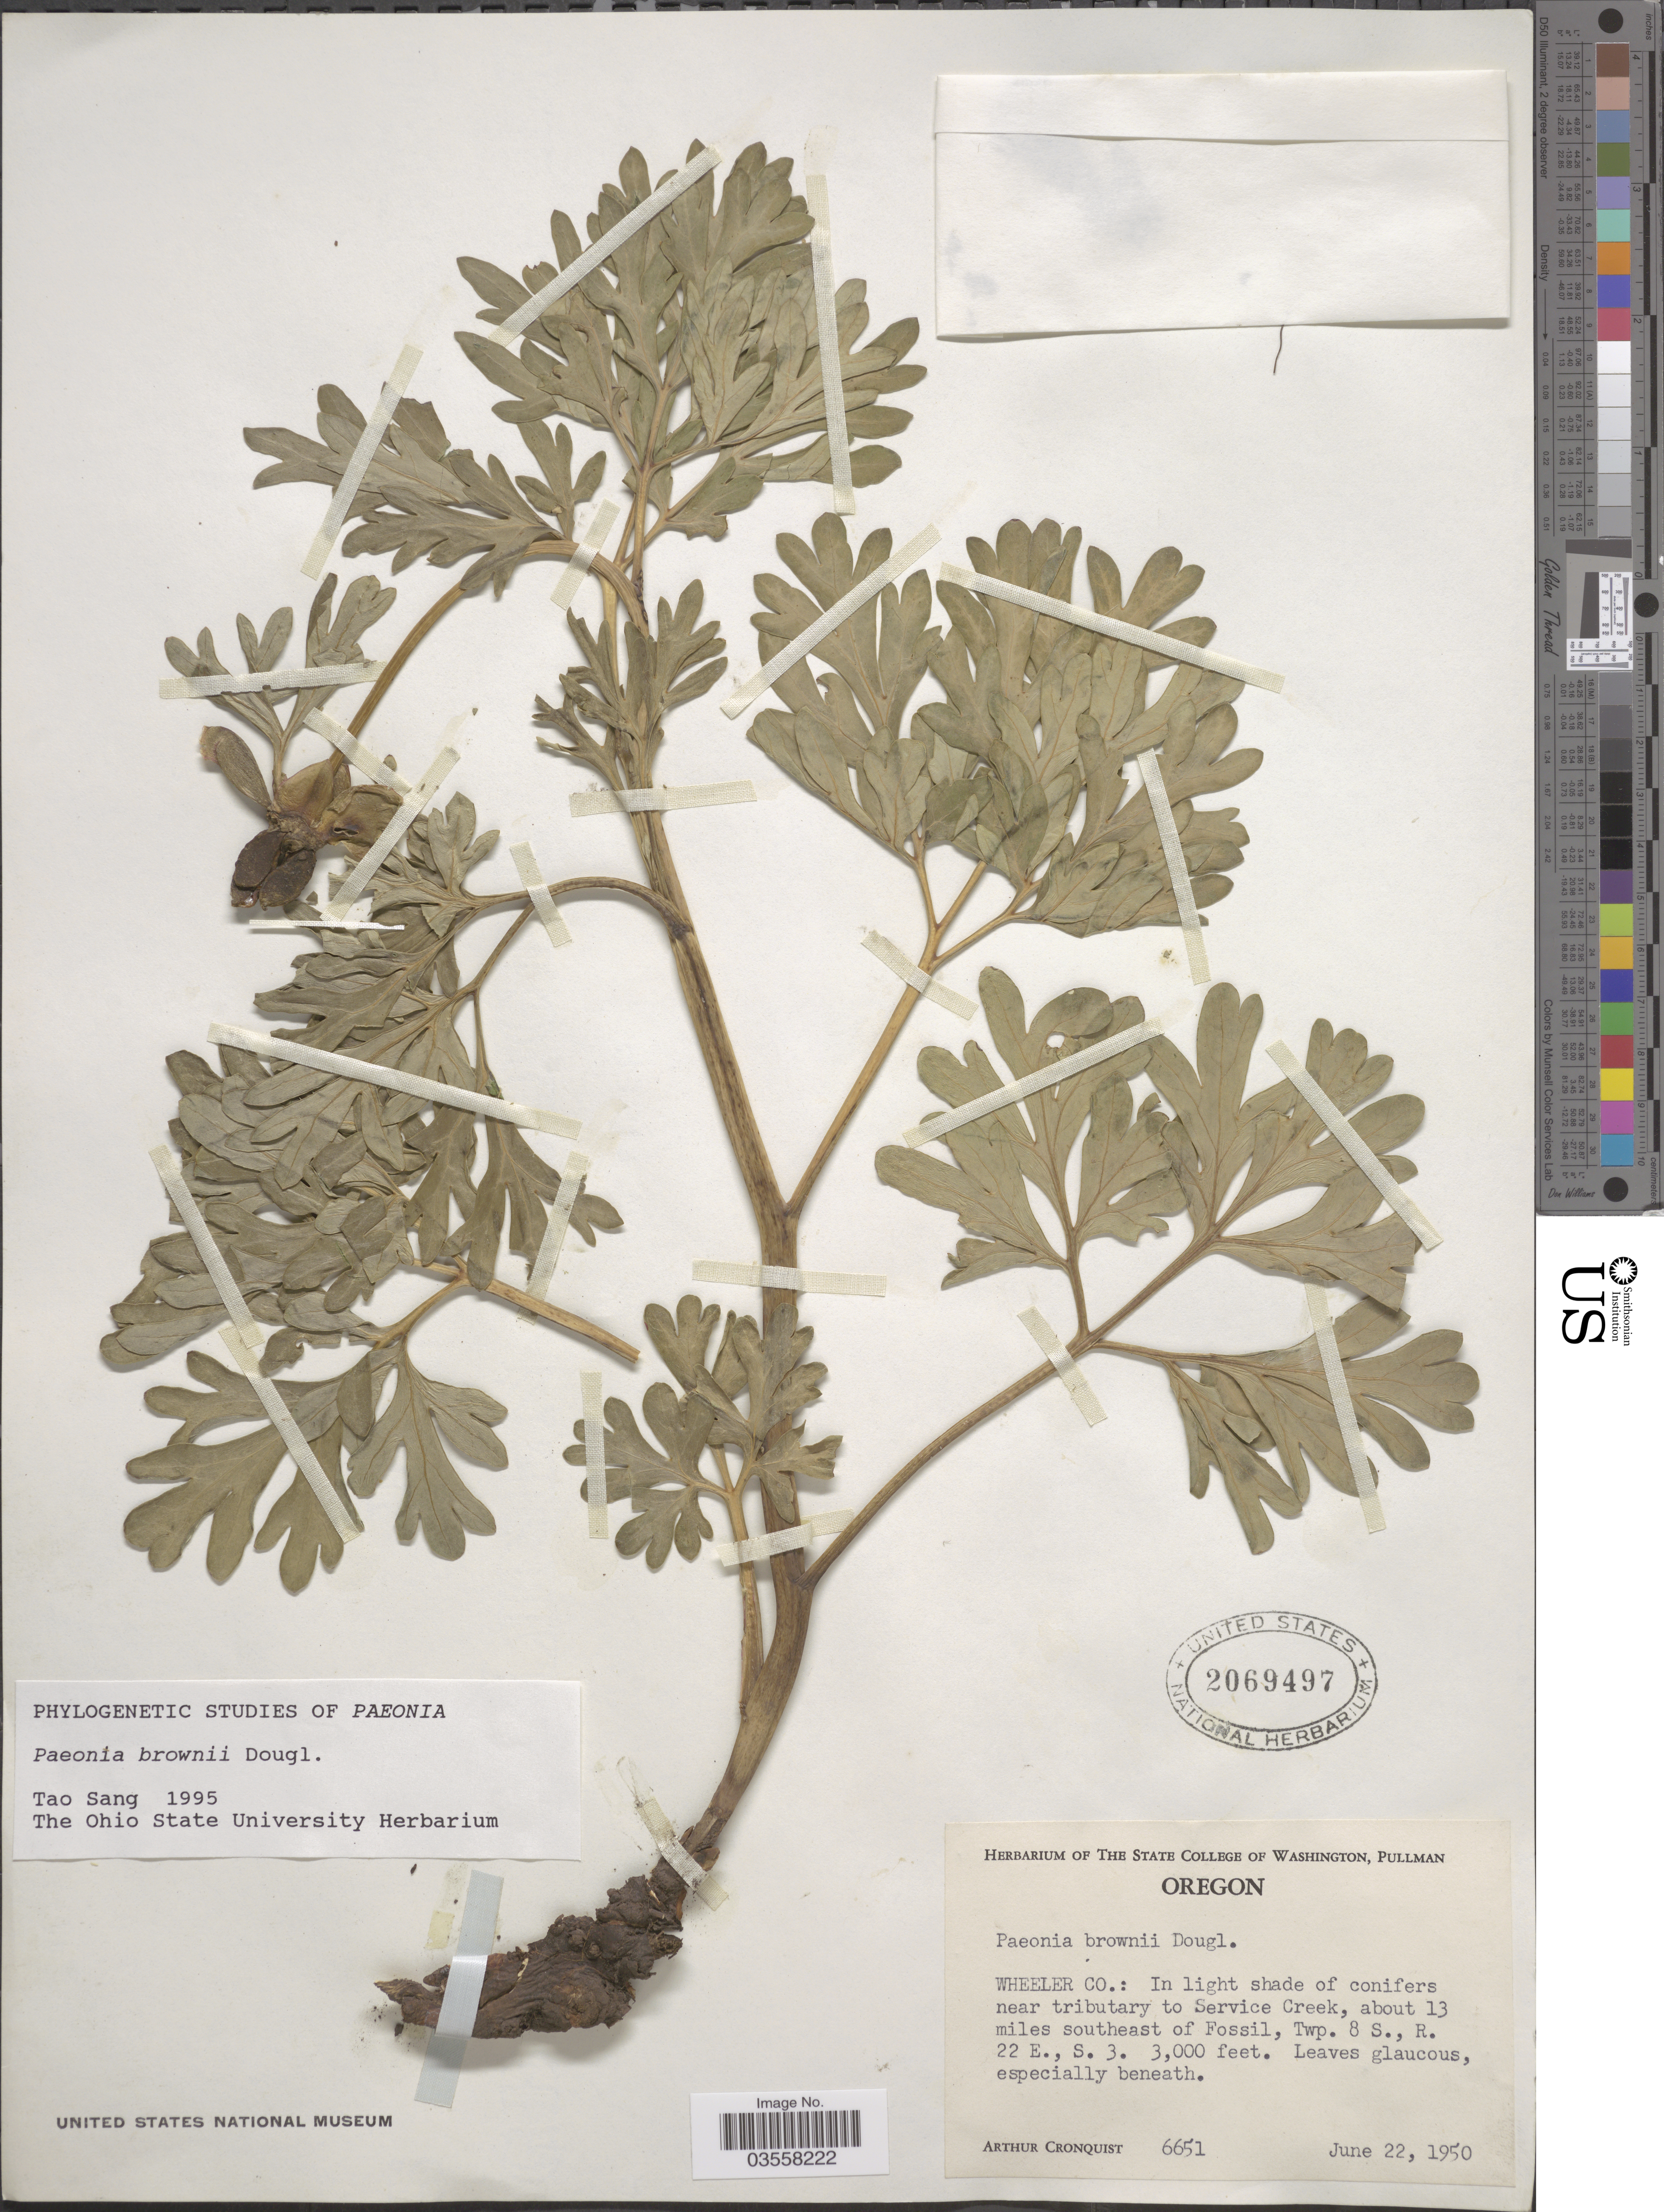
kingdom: Plantae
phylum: Tracheophyta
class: Magnoliopsida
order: Saxifragales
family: Paeoniaceae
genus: Paeonia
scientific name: Paeonia brownii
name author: Douglas ex Hook.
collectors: A. J. Cronquist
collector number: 6651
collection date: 1950-06-22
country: United States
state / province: Oregon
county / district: Wheeler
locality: Wheeler Co.: In light shade of conifers near tributary to Service Creek, about 13 miles southeast of Fossil, Twp. 8 S., R. 22 E., S. 3.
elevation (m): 914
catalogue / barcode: US 2069497